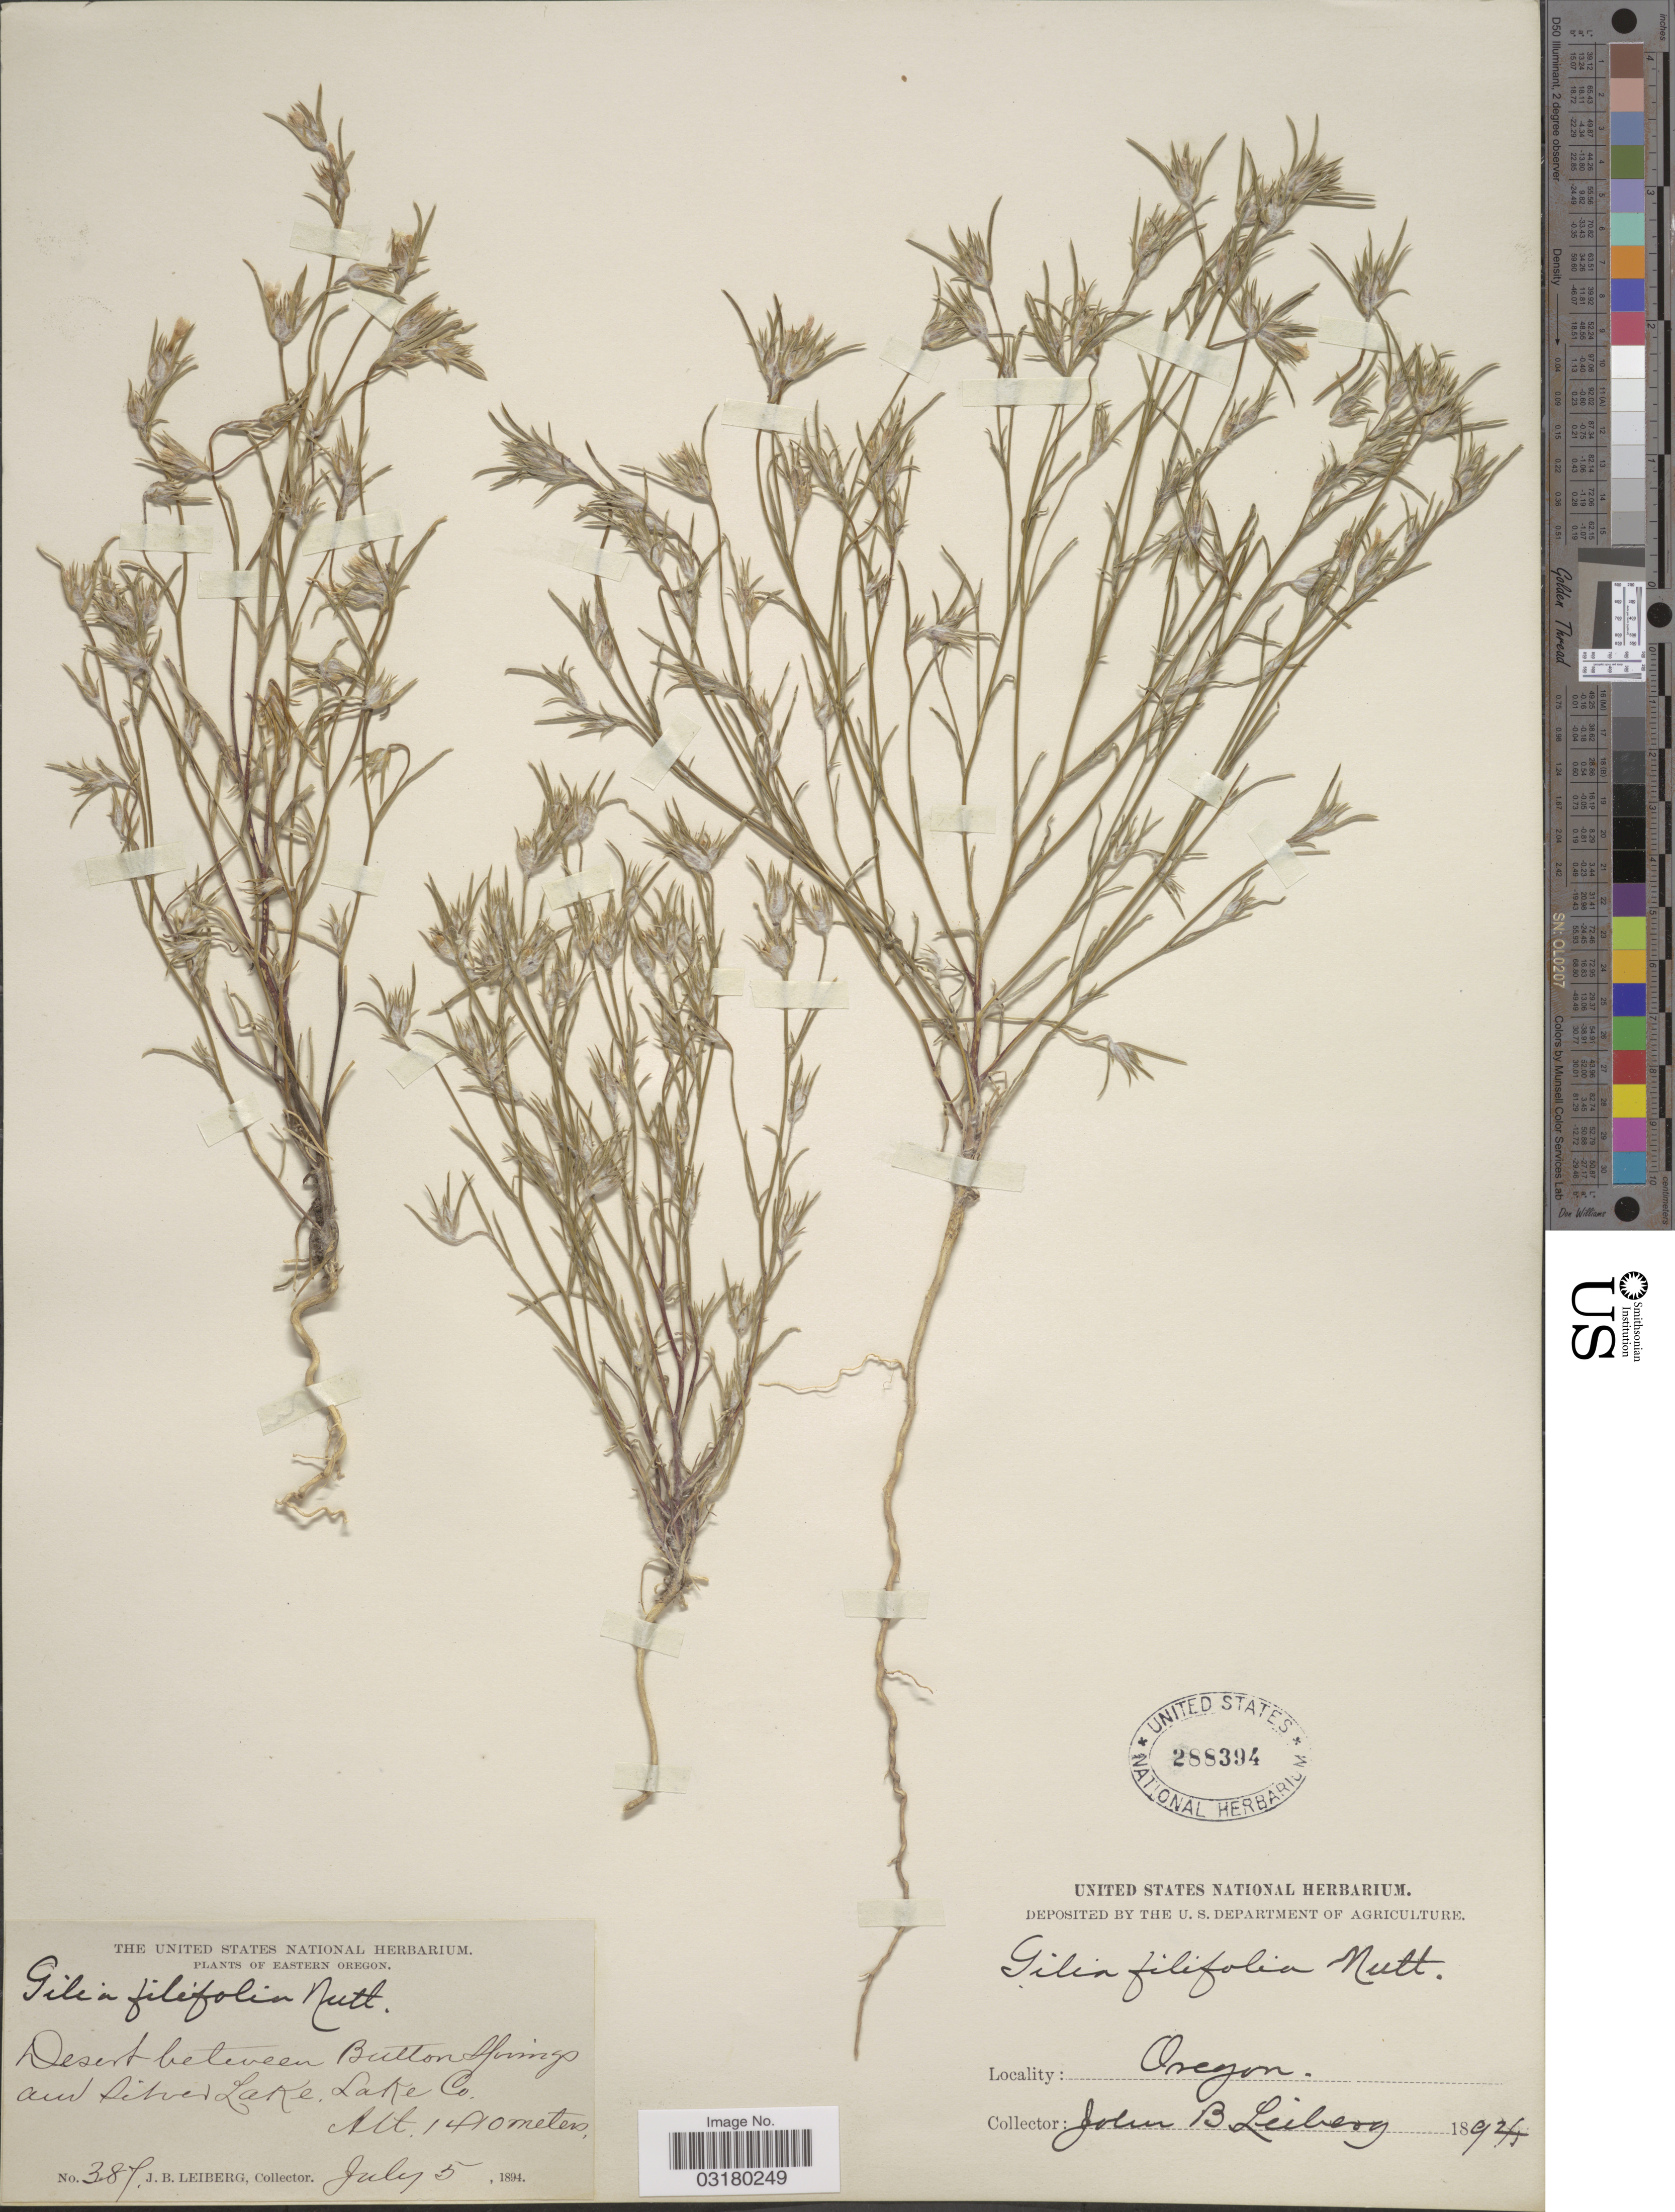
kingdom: Plantae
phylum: Tracheophyta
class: Magnoliopsida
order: Ericales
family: Polemoniaceae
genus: Eriastrum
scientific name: Eriastrum filifolium (Nutt.) Wooton & Standl.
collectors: J. B. Leiberg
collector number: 387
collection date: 1894-07-05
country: United States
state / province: Oregon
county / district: Lake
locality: Eastern Oregon. Desert between Button Springs and Silver Lake. Lake Co.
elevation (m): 1410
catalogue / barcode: US 288394